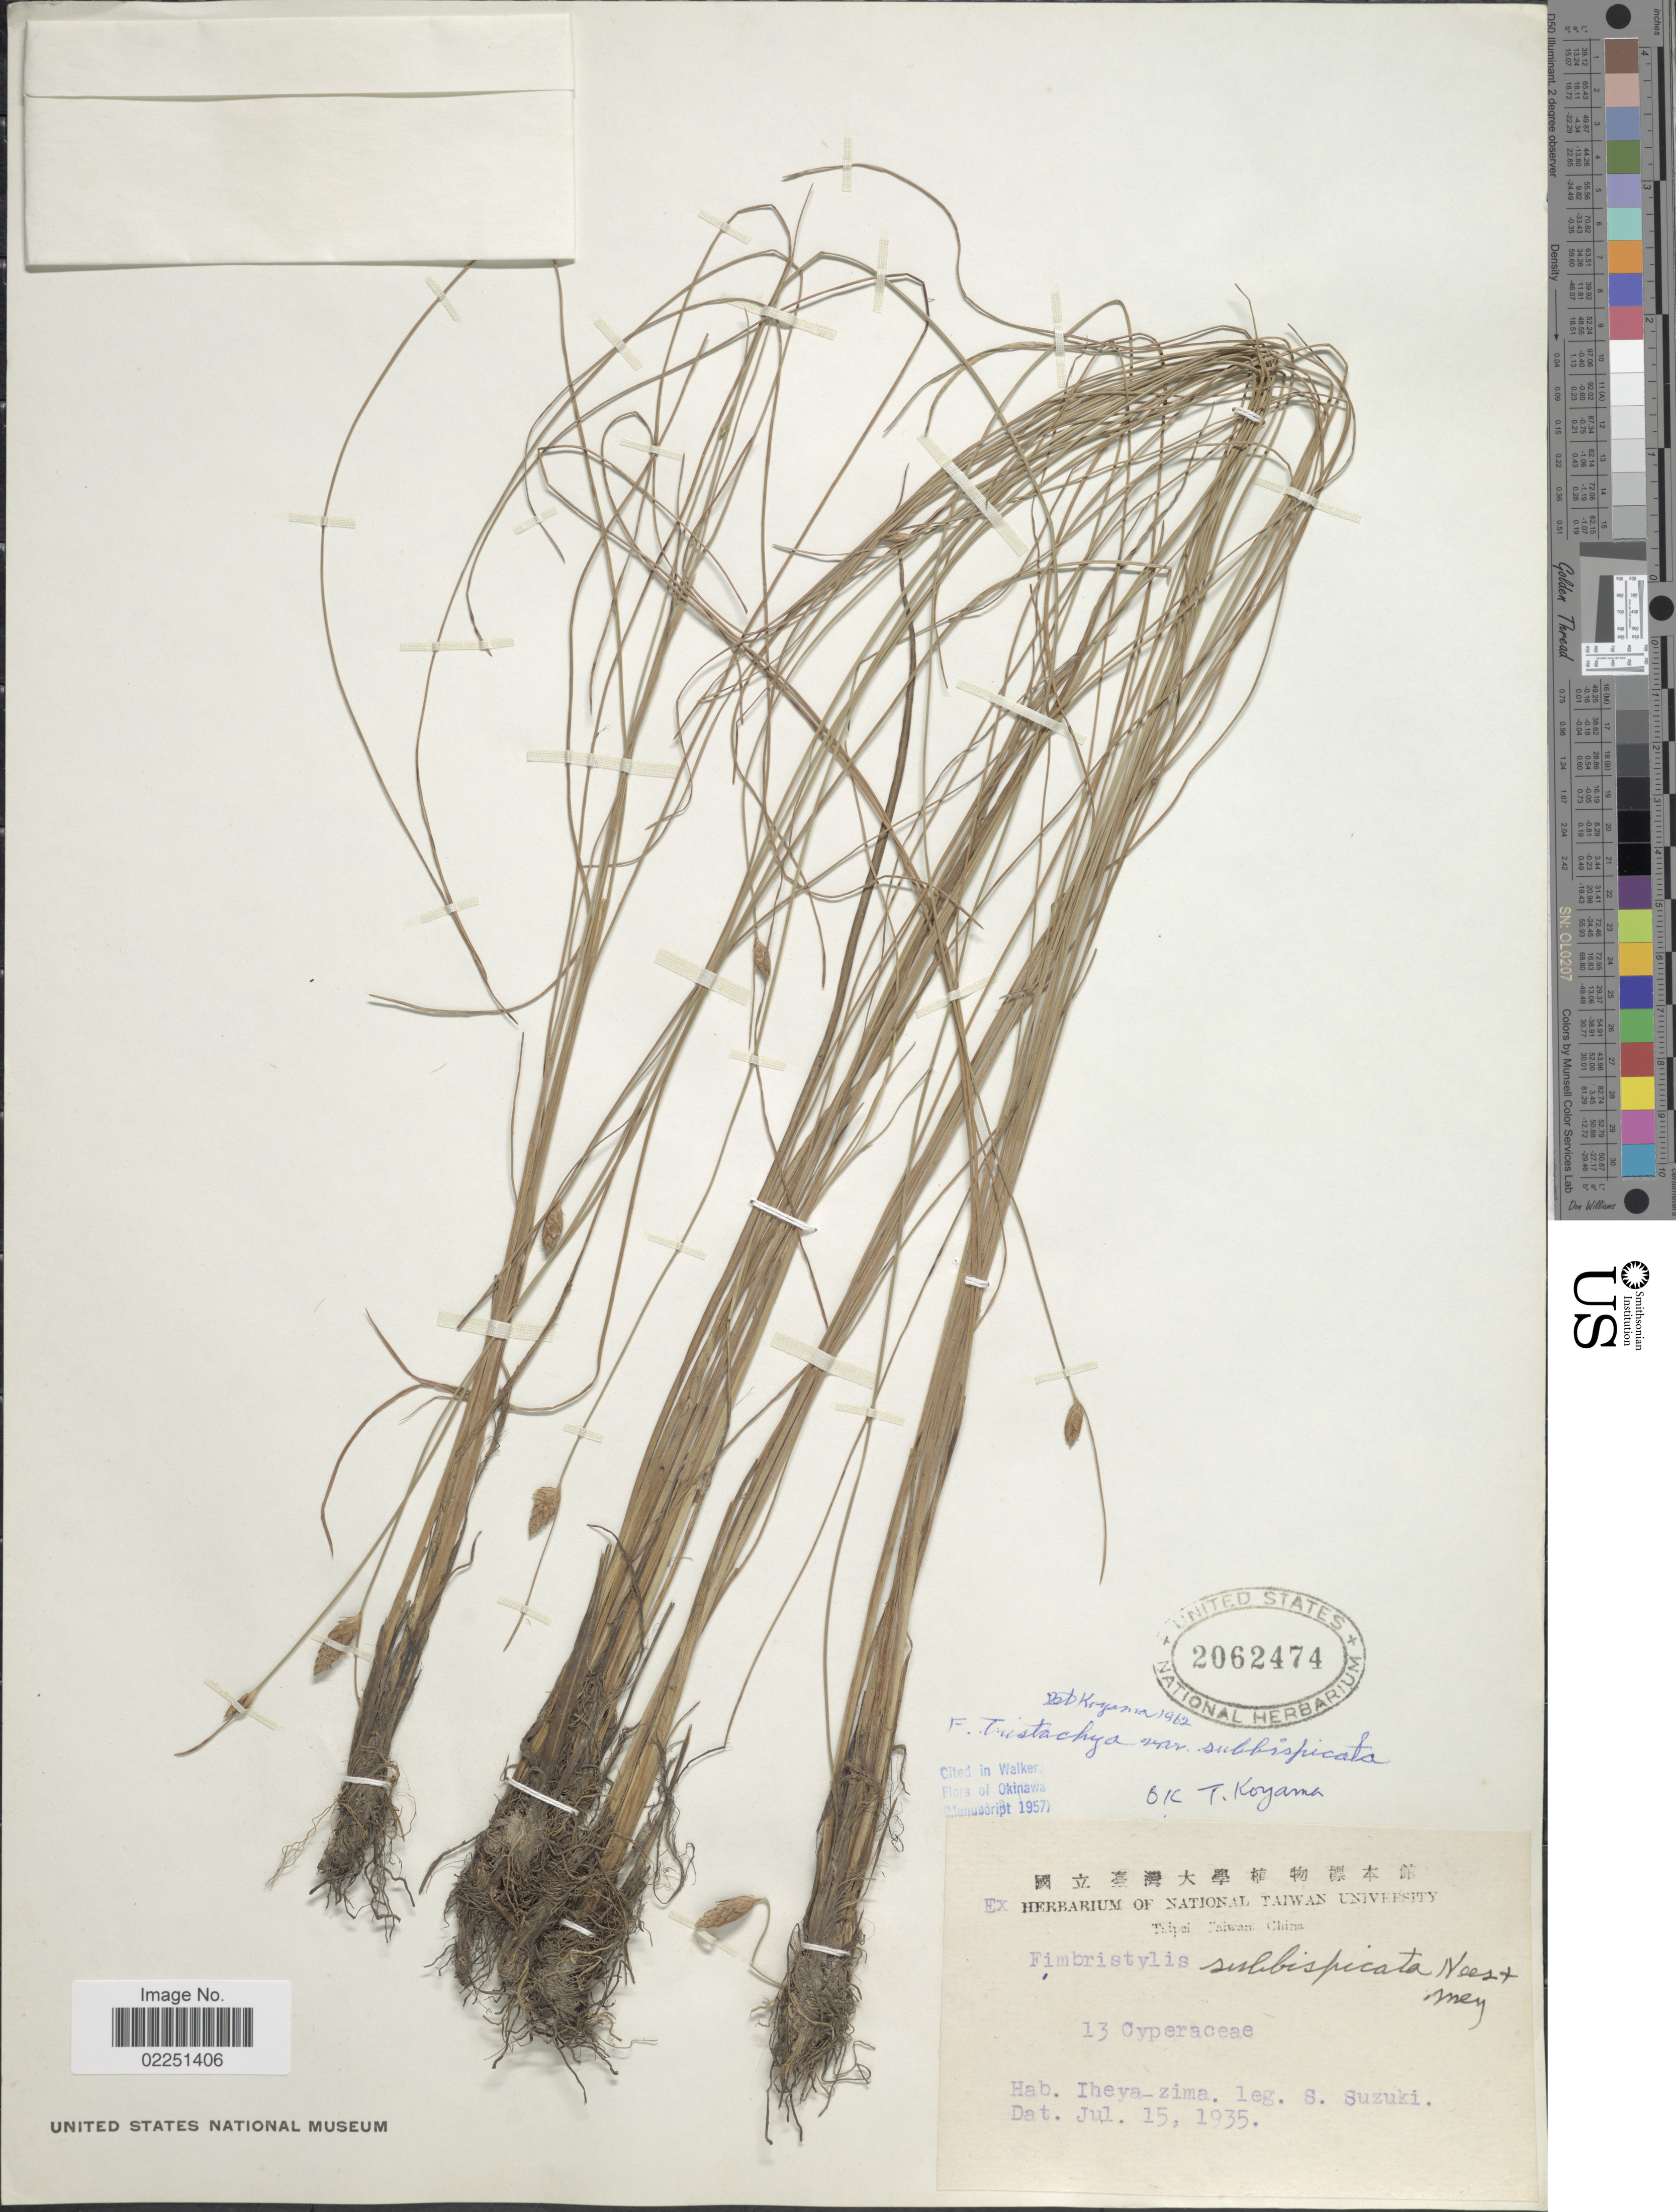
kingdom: Plantae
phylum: Tracheophyta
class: Liliopsida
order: Poales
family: Cyperaceae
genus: Fimbristylis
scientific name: Fimbristylis subbispicata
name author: Nees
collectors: S. Suzuki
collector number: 13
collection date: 1935-07-15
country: Japan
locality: Iheya-zima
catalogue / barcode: US 2062474